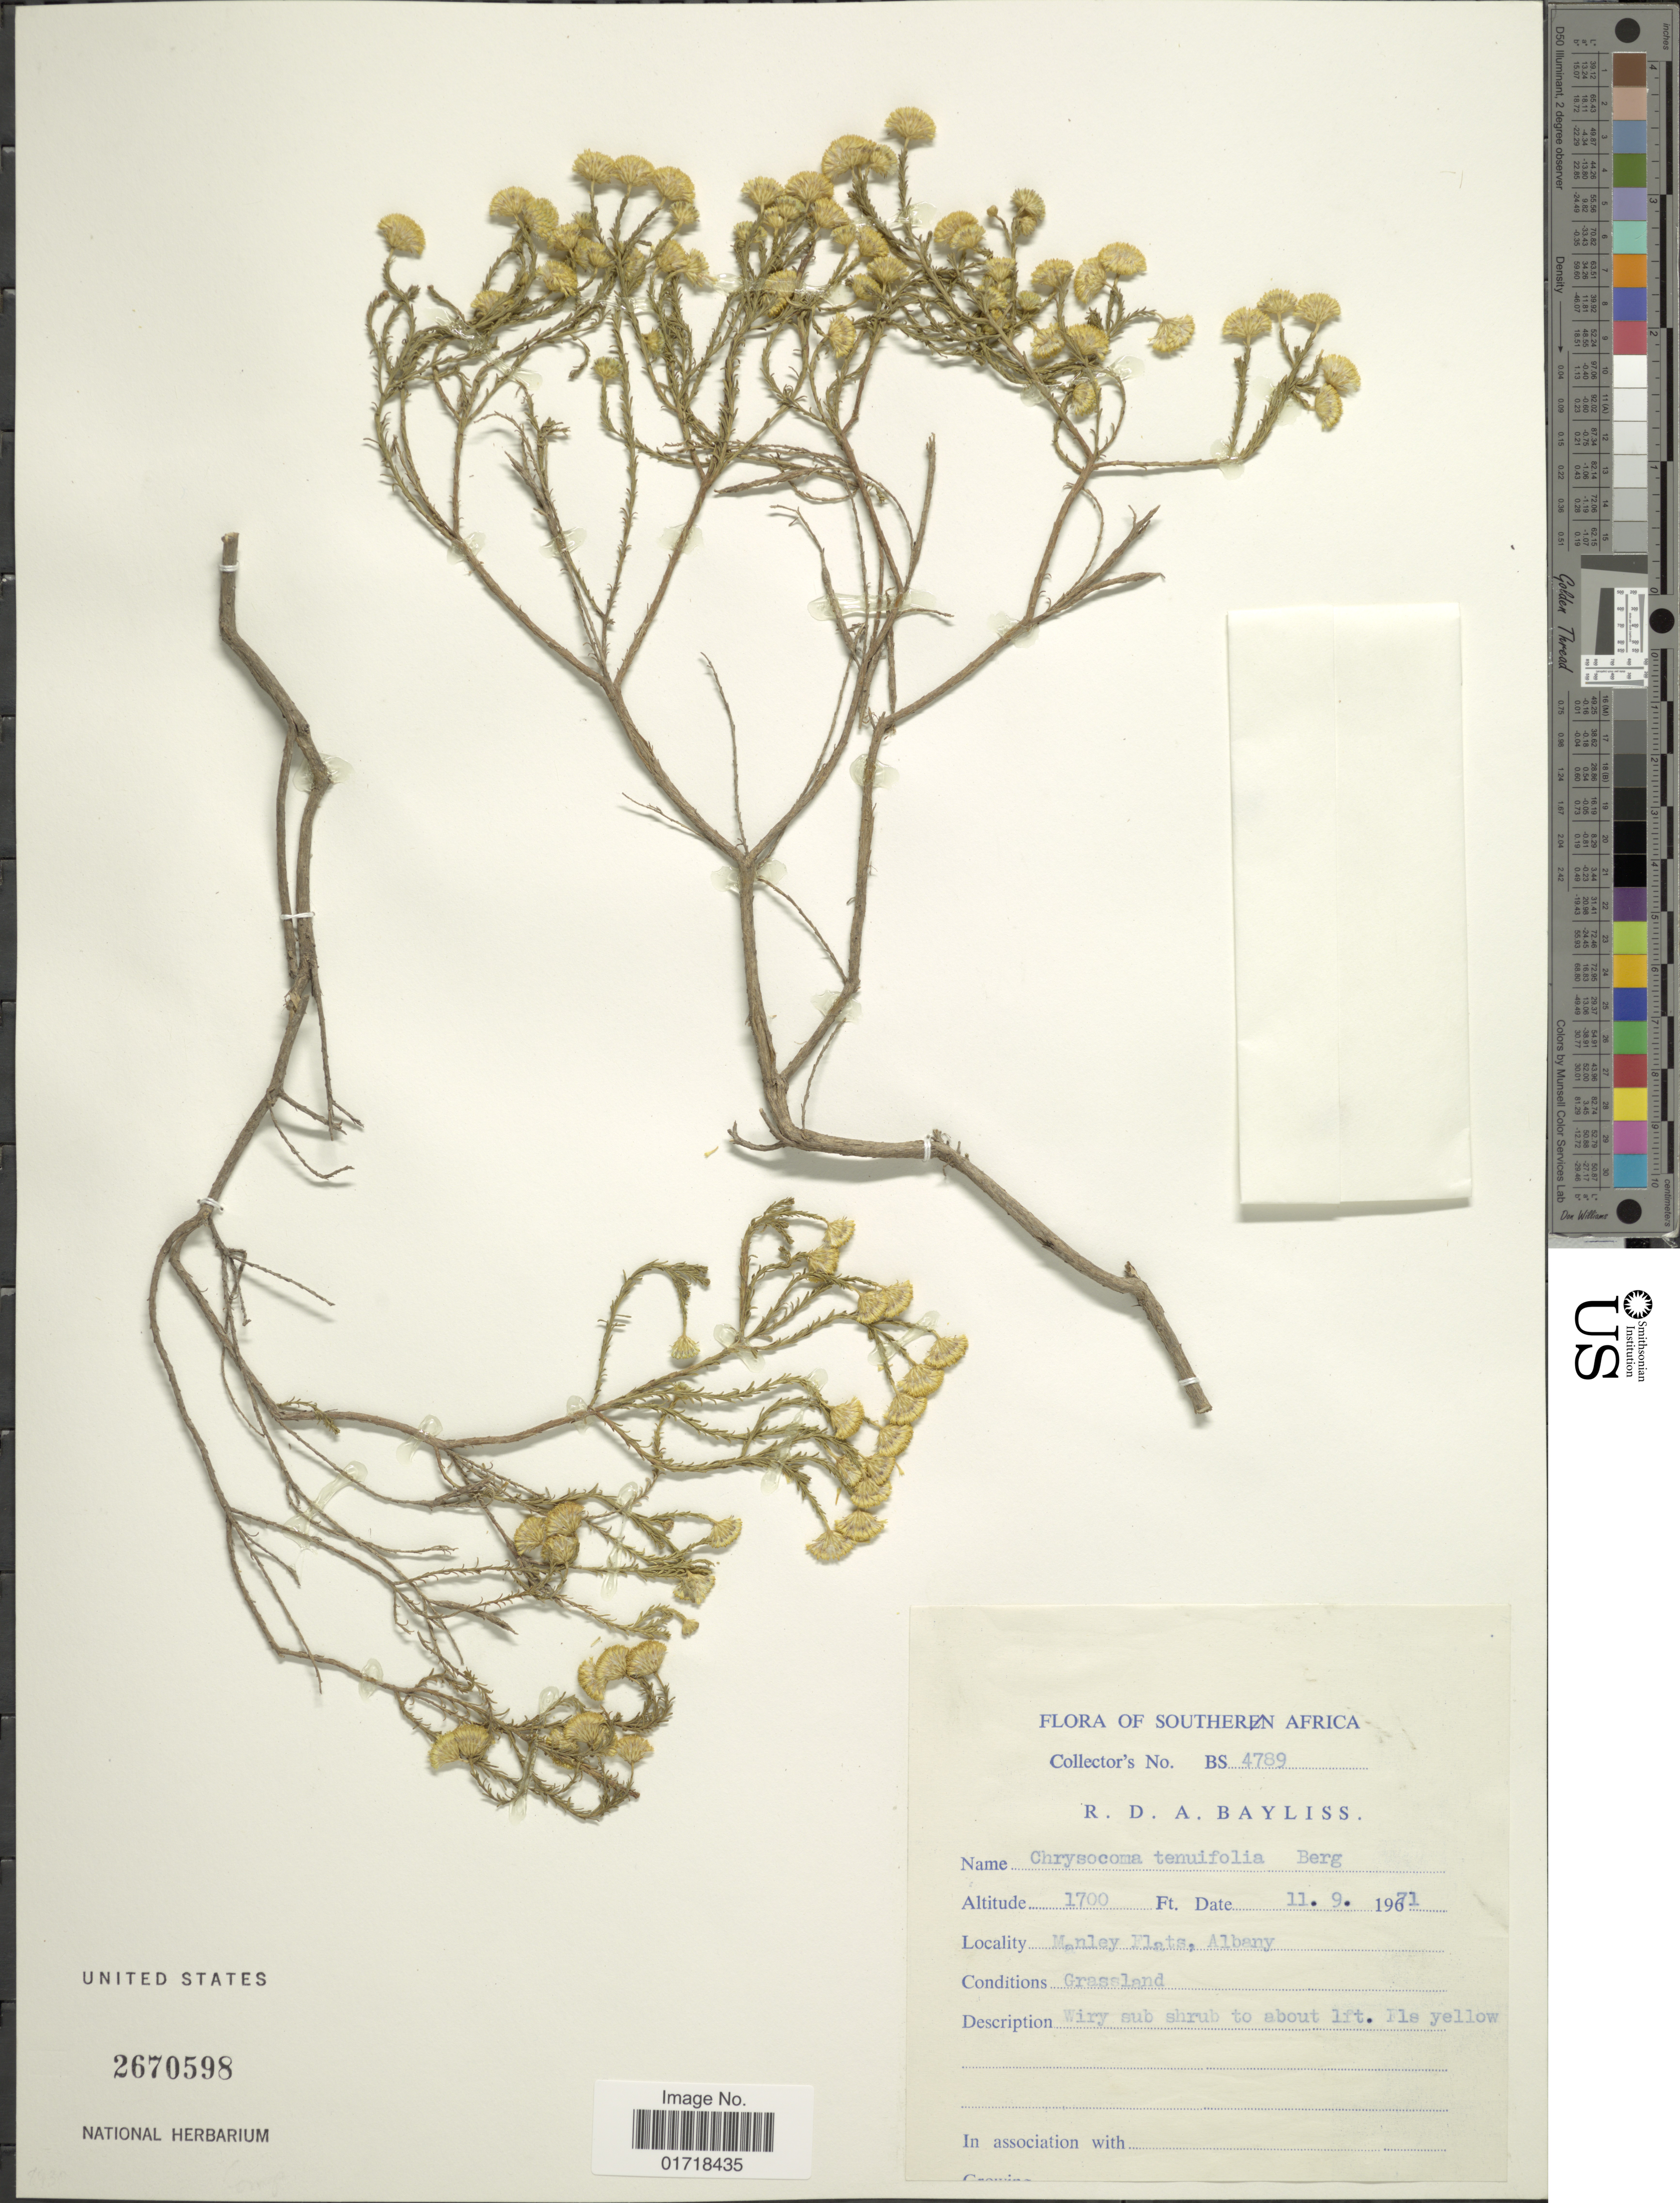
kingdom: Plantae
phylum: Tracheophyta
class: Magnoliopsida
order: Asterales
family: Asteraceae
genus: Chrysocoma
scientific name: Chrysocoma tenuifolia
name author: P.J. Bergius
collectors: R. Bayliss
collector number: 4789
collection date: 1971-09-11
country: South Africa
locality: Southern Africa, Manley Flats, Albany.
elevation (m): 518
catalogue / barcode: US 2670598